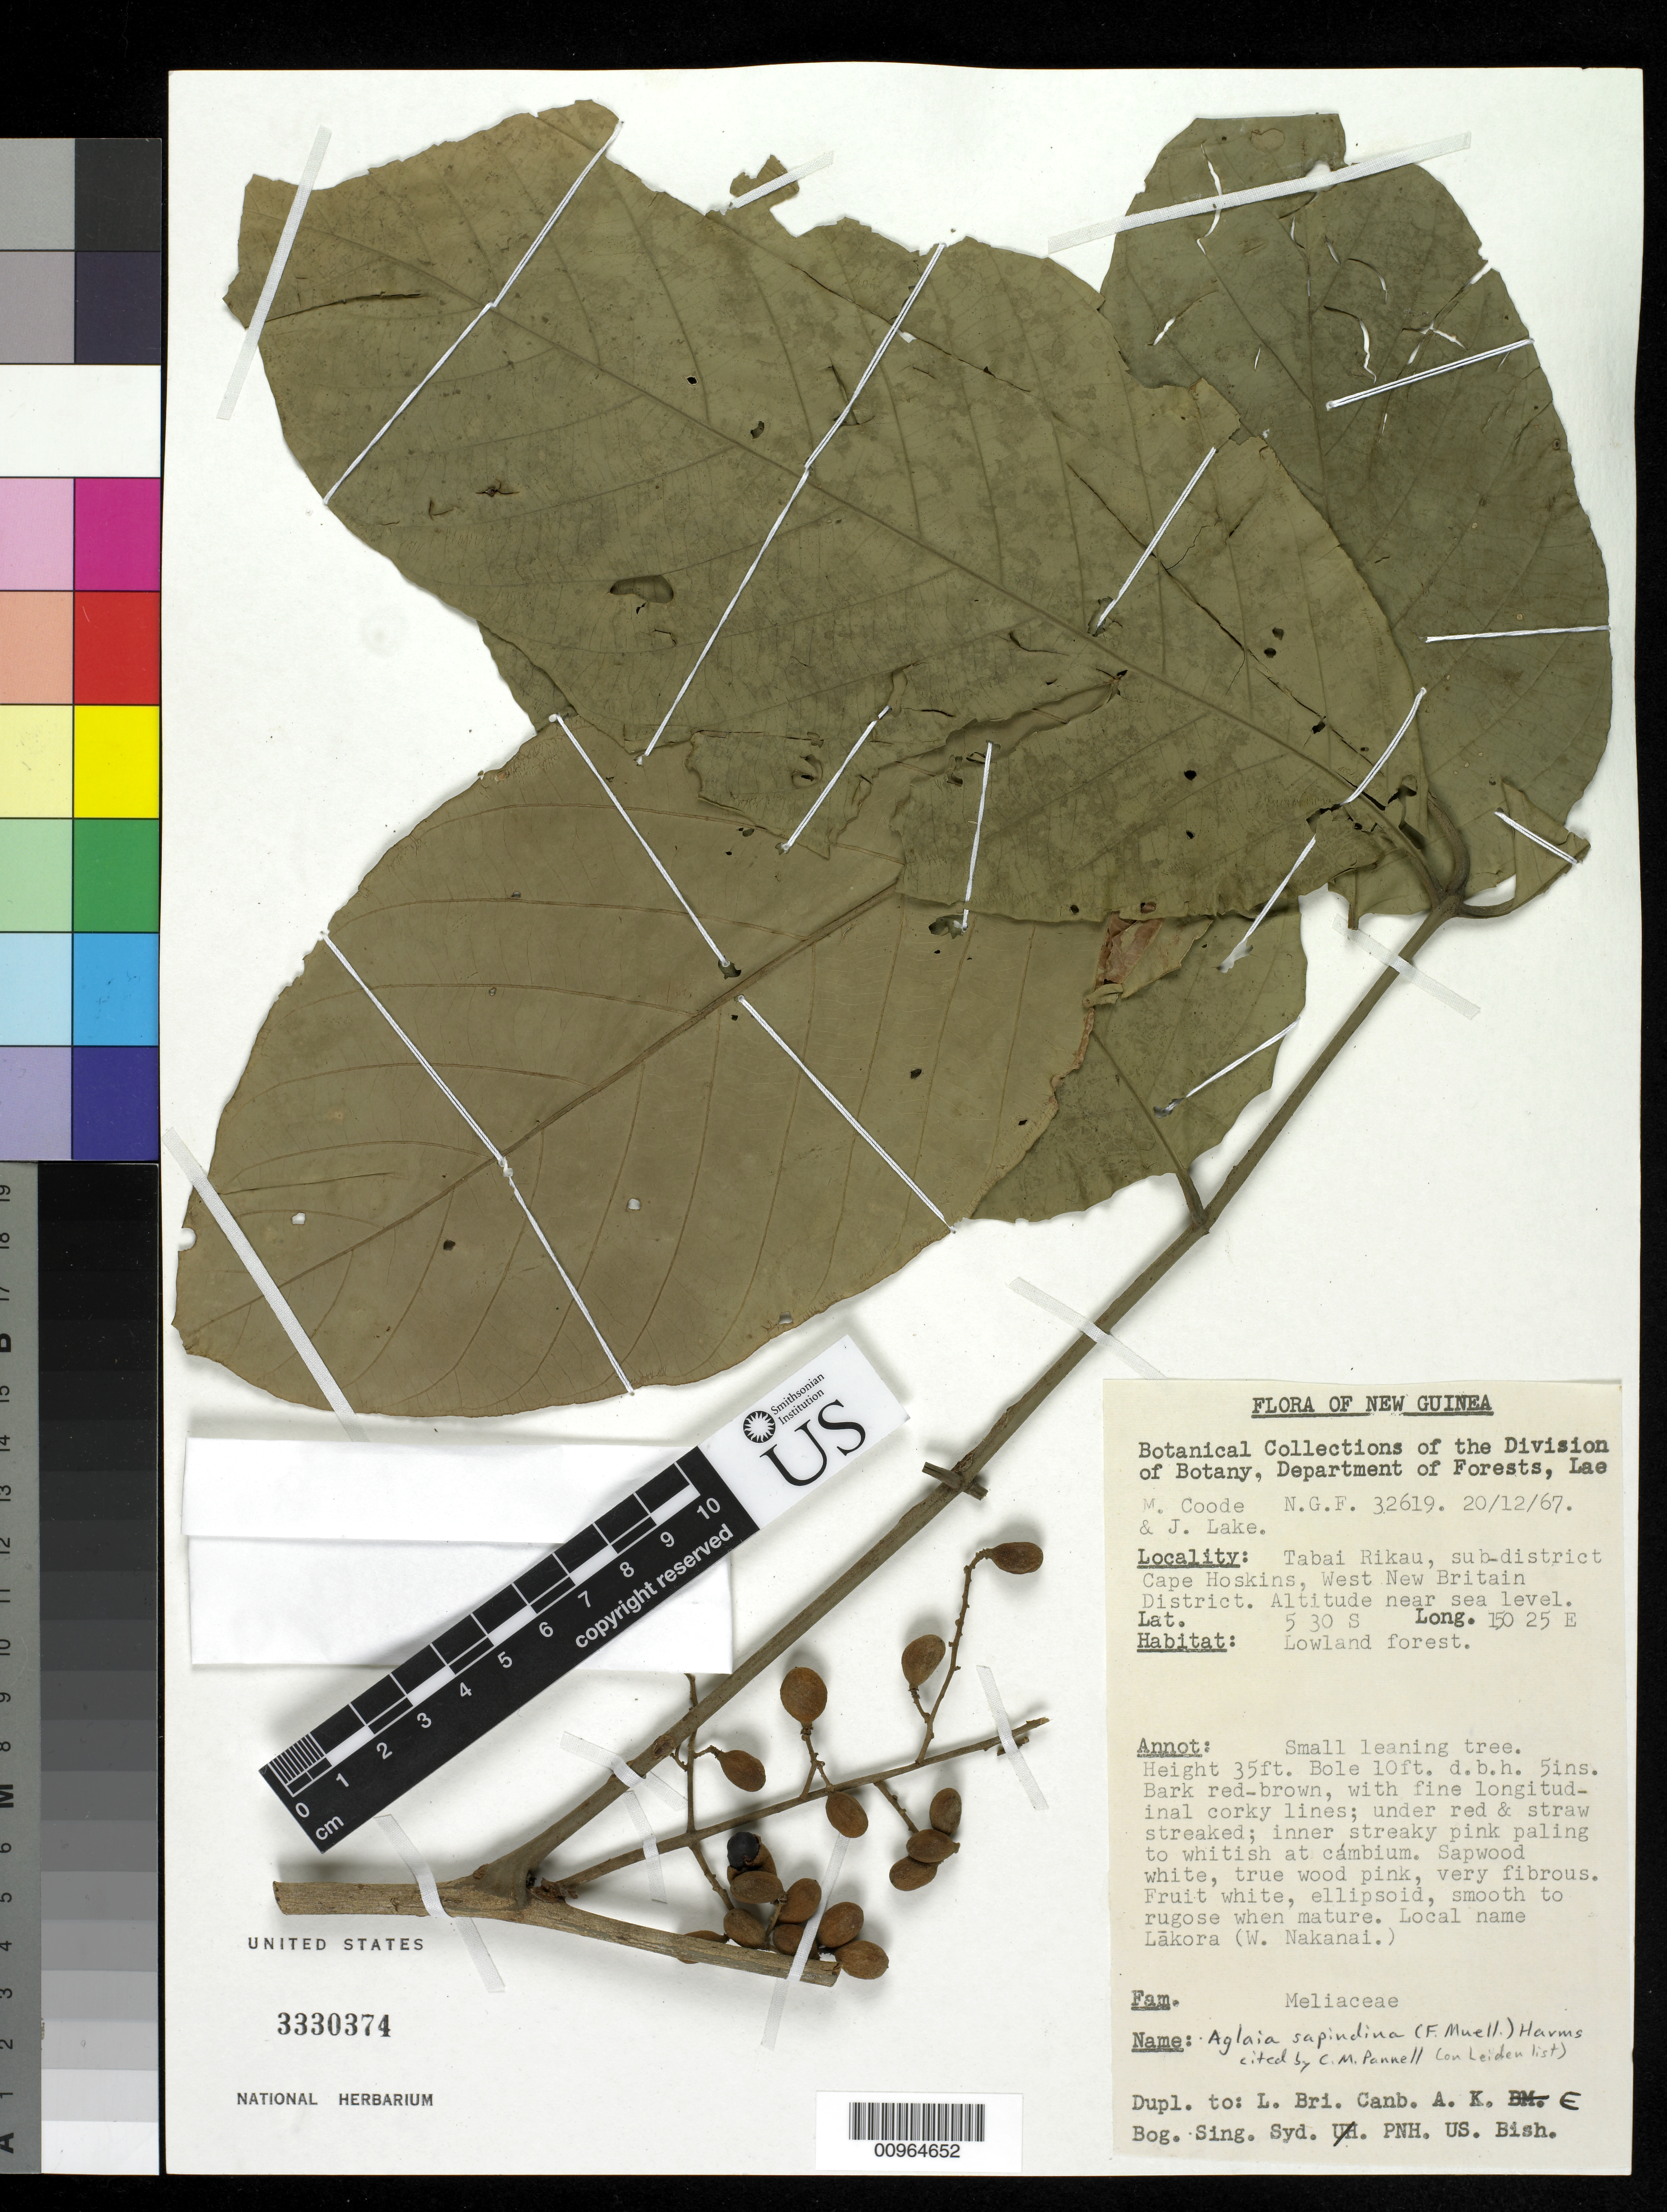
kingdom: Plantae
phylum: Tracheophyta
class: Magnoliopsida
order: Sapindales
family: Meliaceae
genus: Aglaia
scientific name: Aglaia sapindina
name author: (F. Muell.) Harms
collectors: M. J. E. Coode & J. Lake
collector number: NGF 32619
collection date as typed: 20 Dec 1967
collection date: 1967-12-20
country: Papua New Guinea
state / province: West New Britain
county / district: Hoskins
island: New Britain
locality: Tavai Rikau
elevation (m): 0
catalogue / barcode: US 3330374